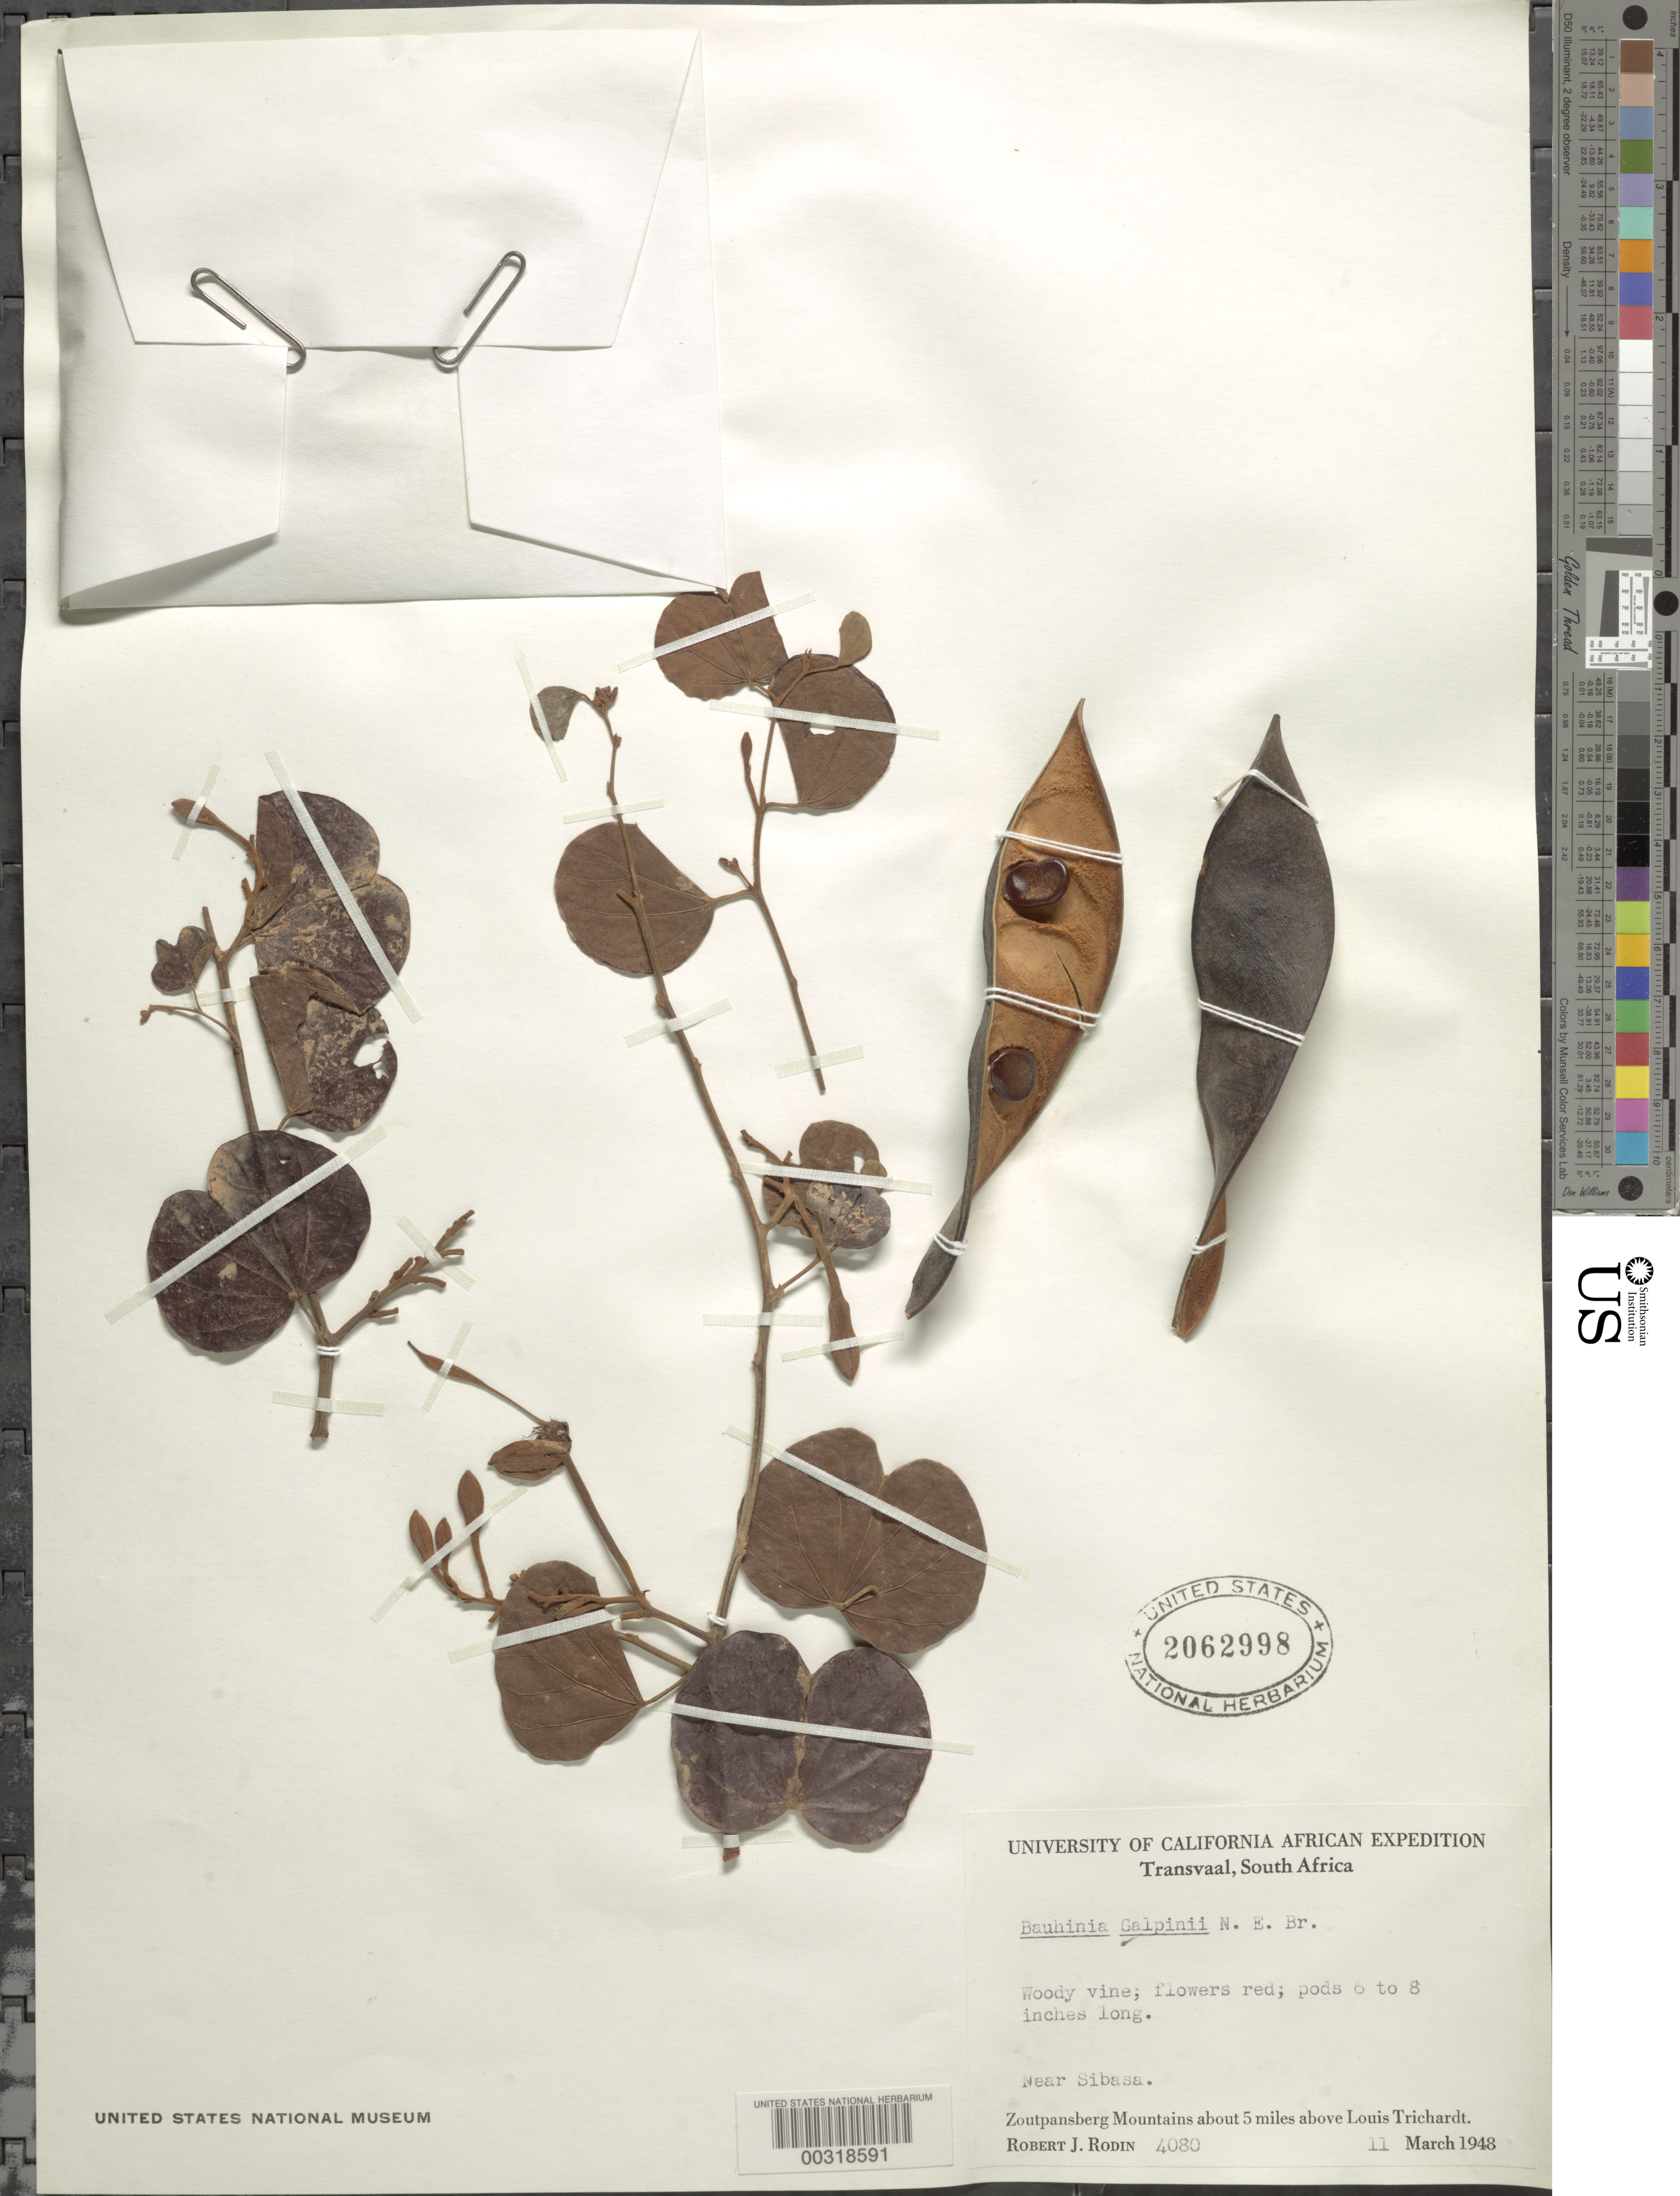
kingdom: Plantae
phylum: Tracheophyta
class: Magnoliopsida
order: Fabales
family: Fabaceae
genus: Bauhinia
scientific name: Bauhinia galpinii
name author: N.E. Br.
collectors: R. J. Rodin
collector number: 4080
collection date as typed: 11 Mar 1948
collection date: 1948-03-11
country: South Africa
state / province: Limpopo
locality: Near sibasa; zoutpansberg mountains about 5 mi above louis trichardt. Transvaal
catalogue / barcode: US 2062998